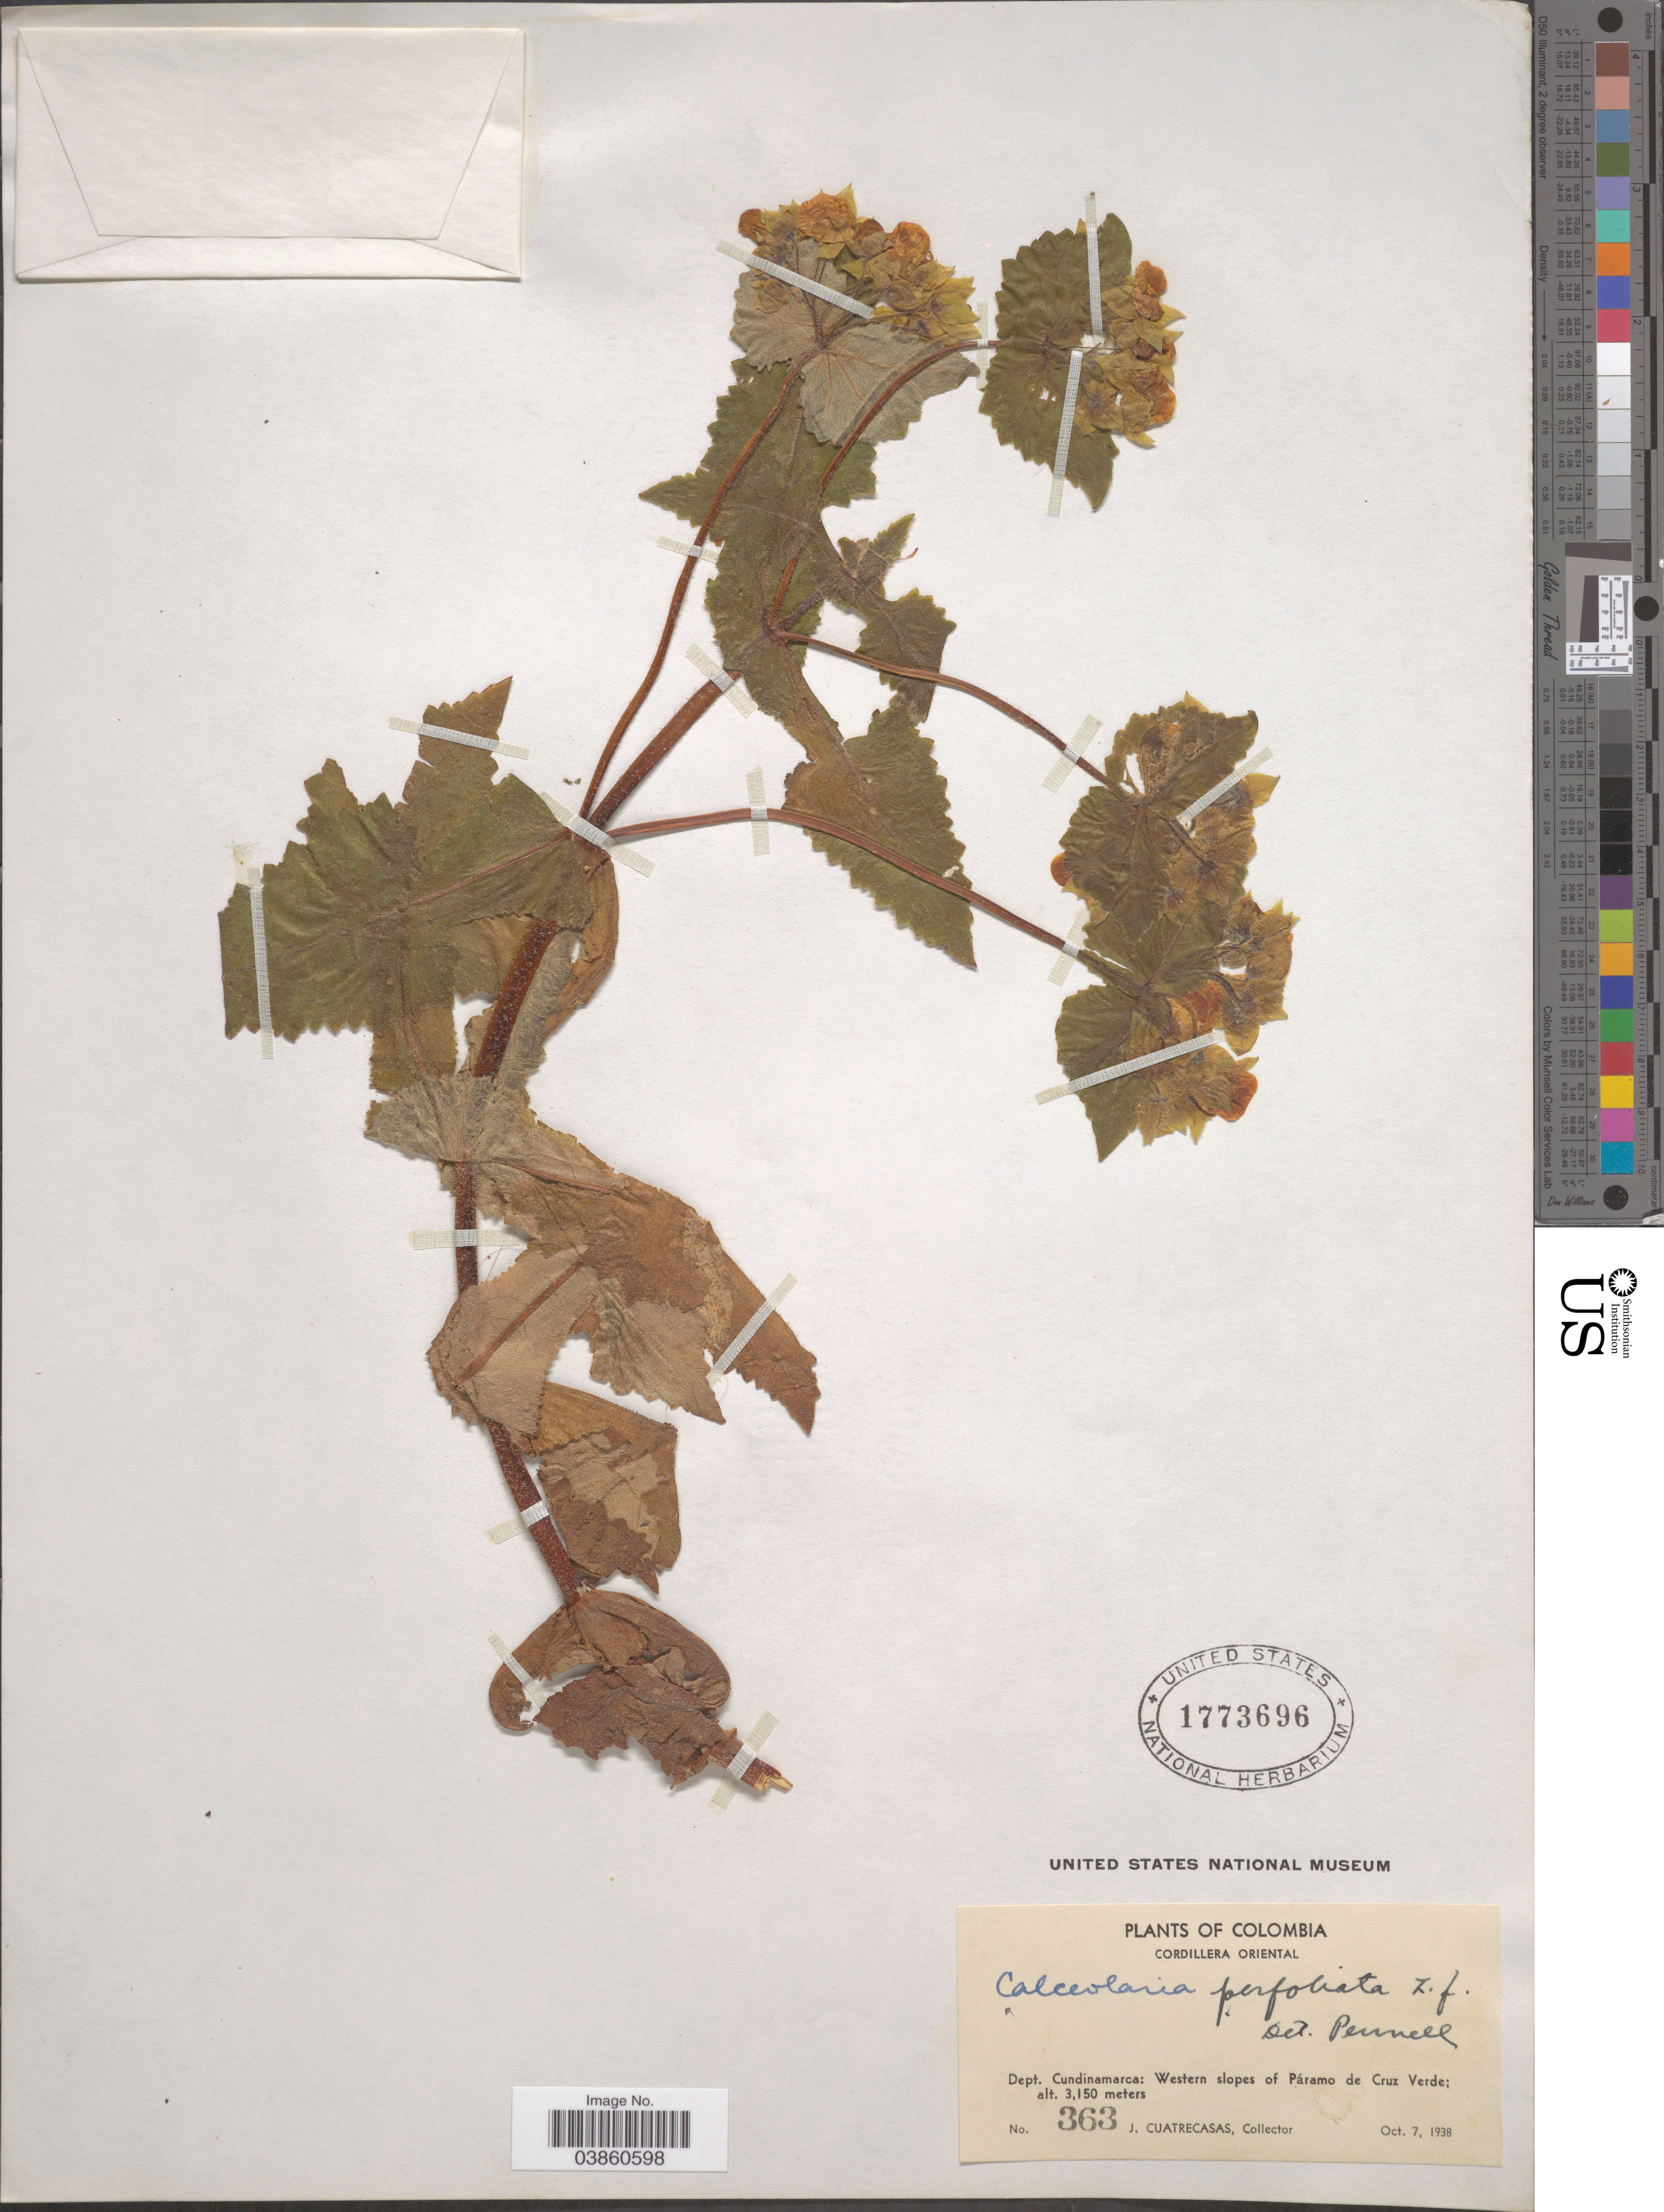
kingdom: Plantae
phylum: Tracheophyta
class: Magnoliopsida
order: Lamiales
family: Calceolariaceae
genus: Calceolaria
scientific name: Calceolaria perfoliata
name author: L. f.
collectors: J. Cuatrecasas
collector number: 363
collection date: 1938-10-07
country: Colombia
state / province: Cundinamarca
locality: Cordillera Oriental. Dept. Cundinamarca: Western slopes of Páramo de Cruz Verde.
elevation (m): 3150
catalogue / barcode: US 1773696